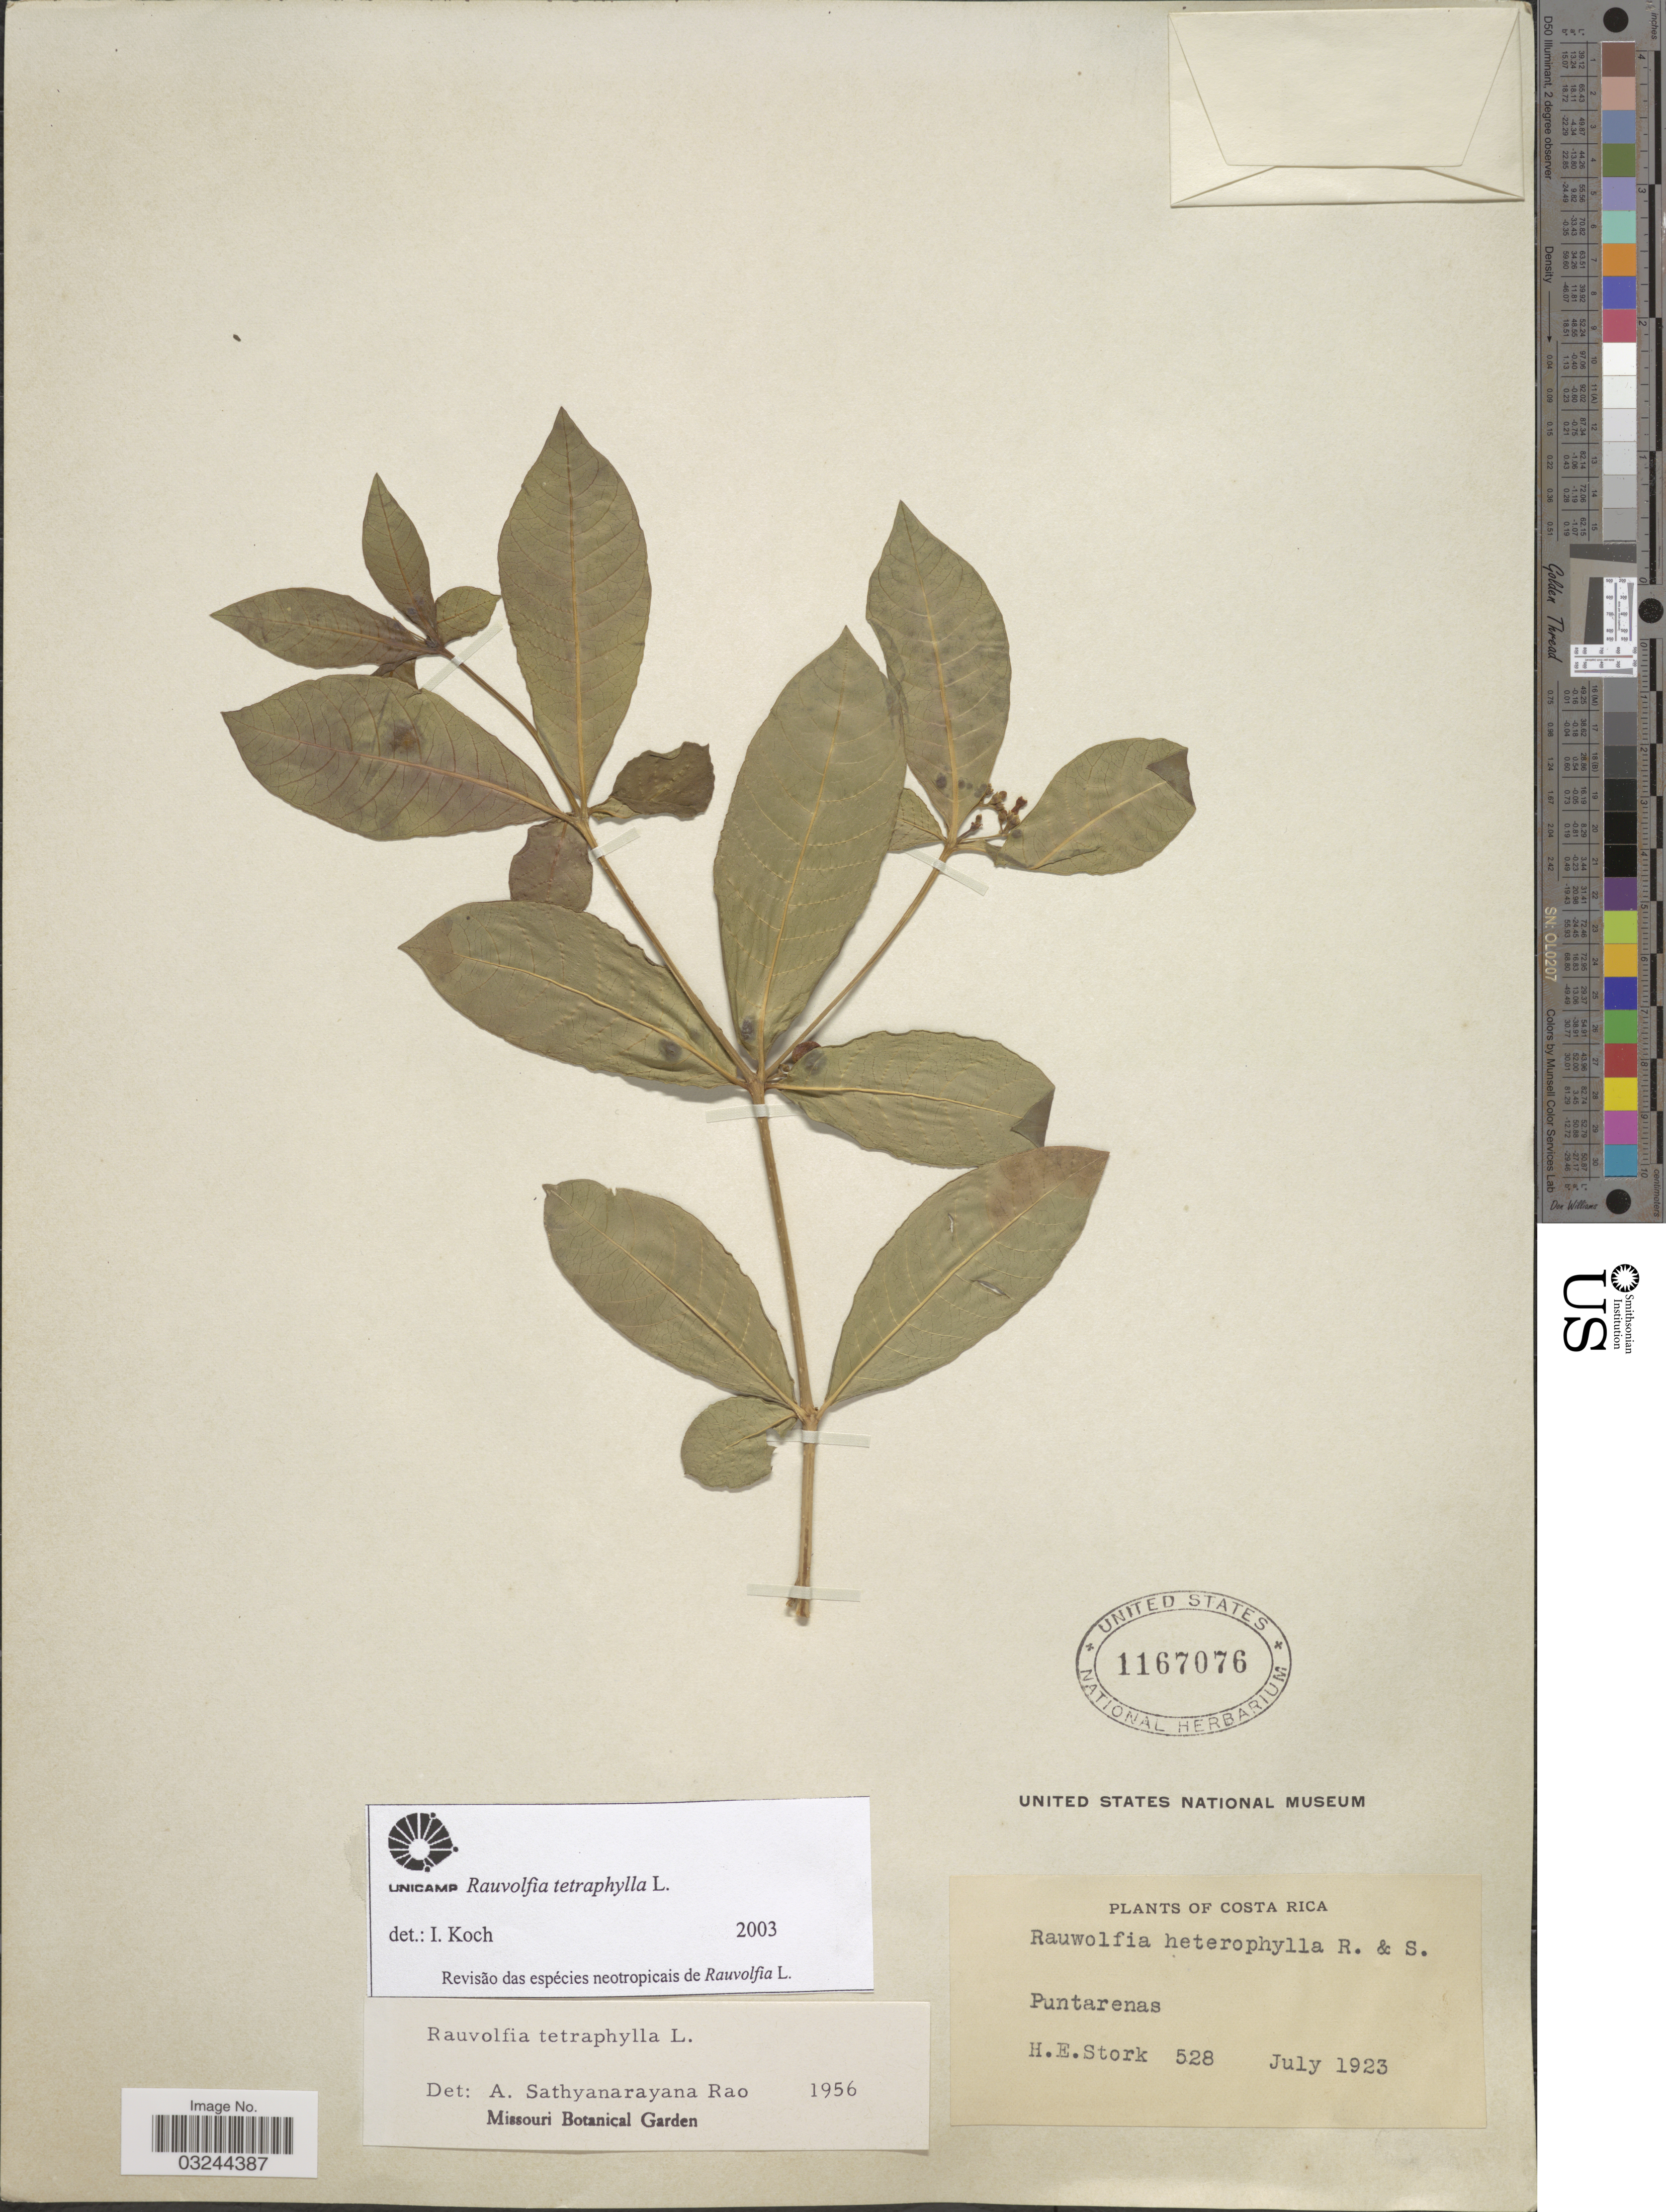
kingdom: Plantae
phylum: Tracheophyta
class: Magnoliopsida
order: Gentianales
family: Apocynaceae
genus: Rauvolfia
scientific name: Rauvolfia tetraphylla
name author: L.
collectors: H. E. Stork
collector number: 528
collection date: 1923-07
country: Costa Rica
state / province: Puntarenas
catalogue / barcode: US 1167076